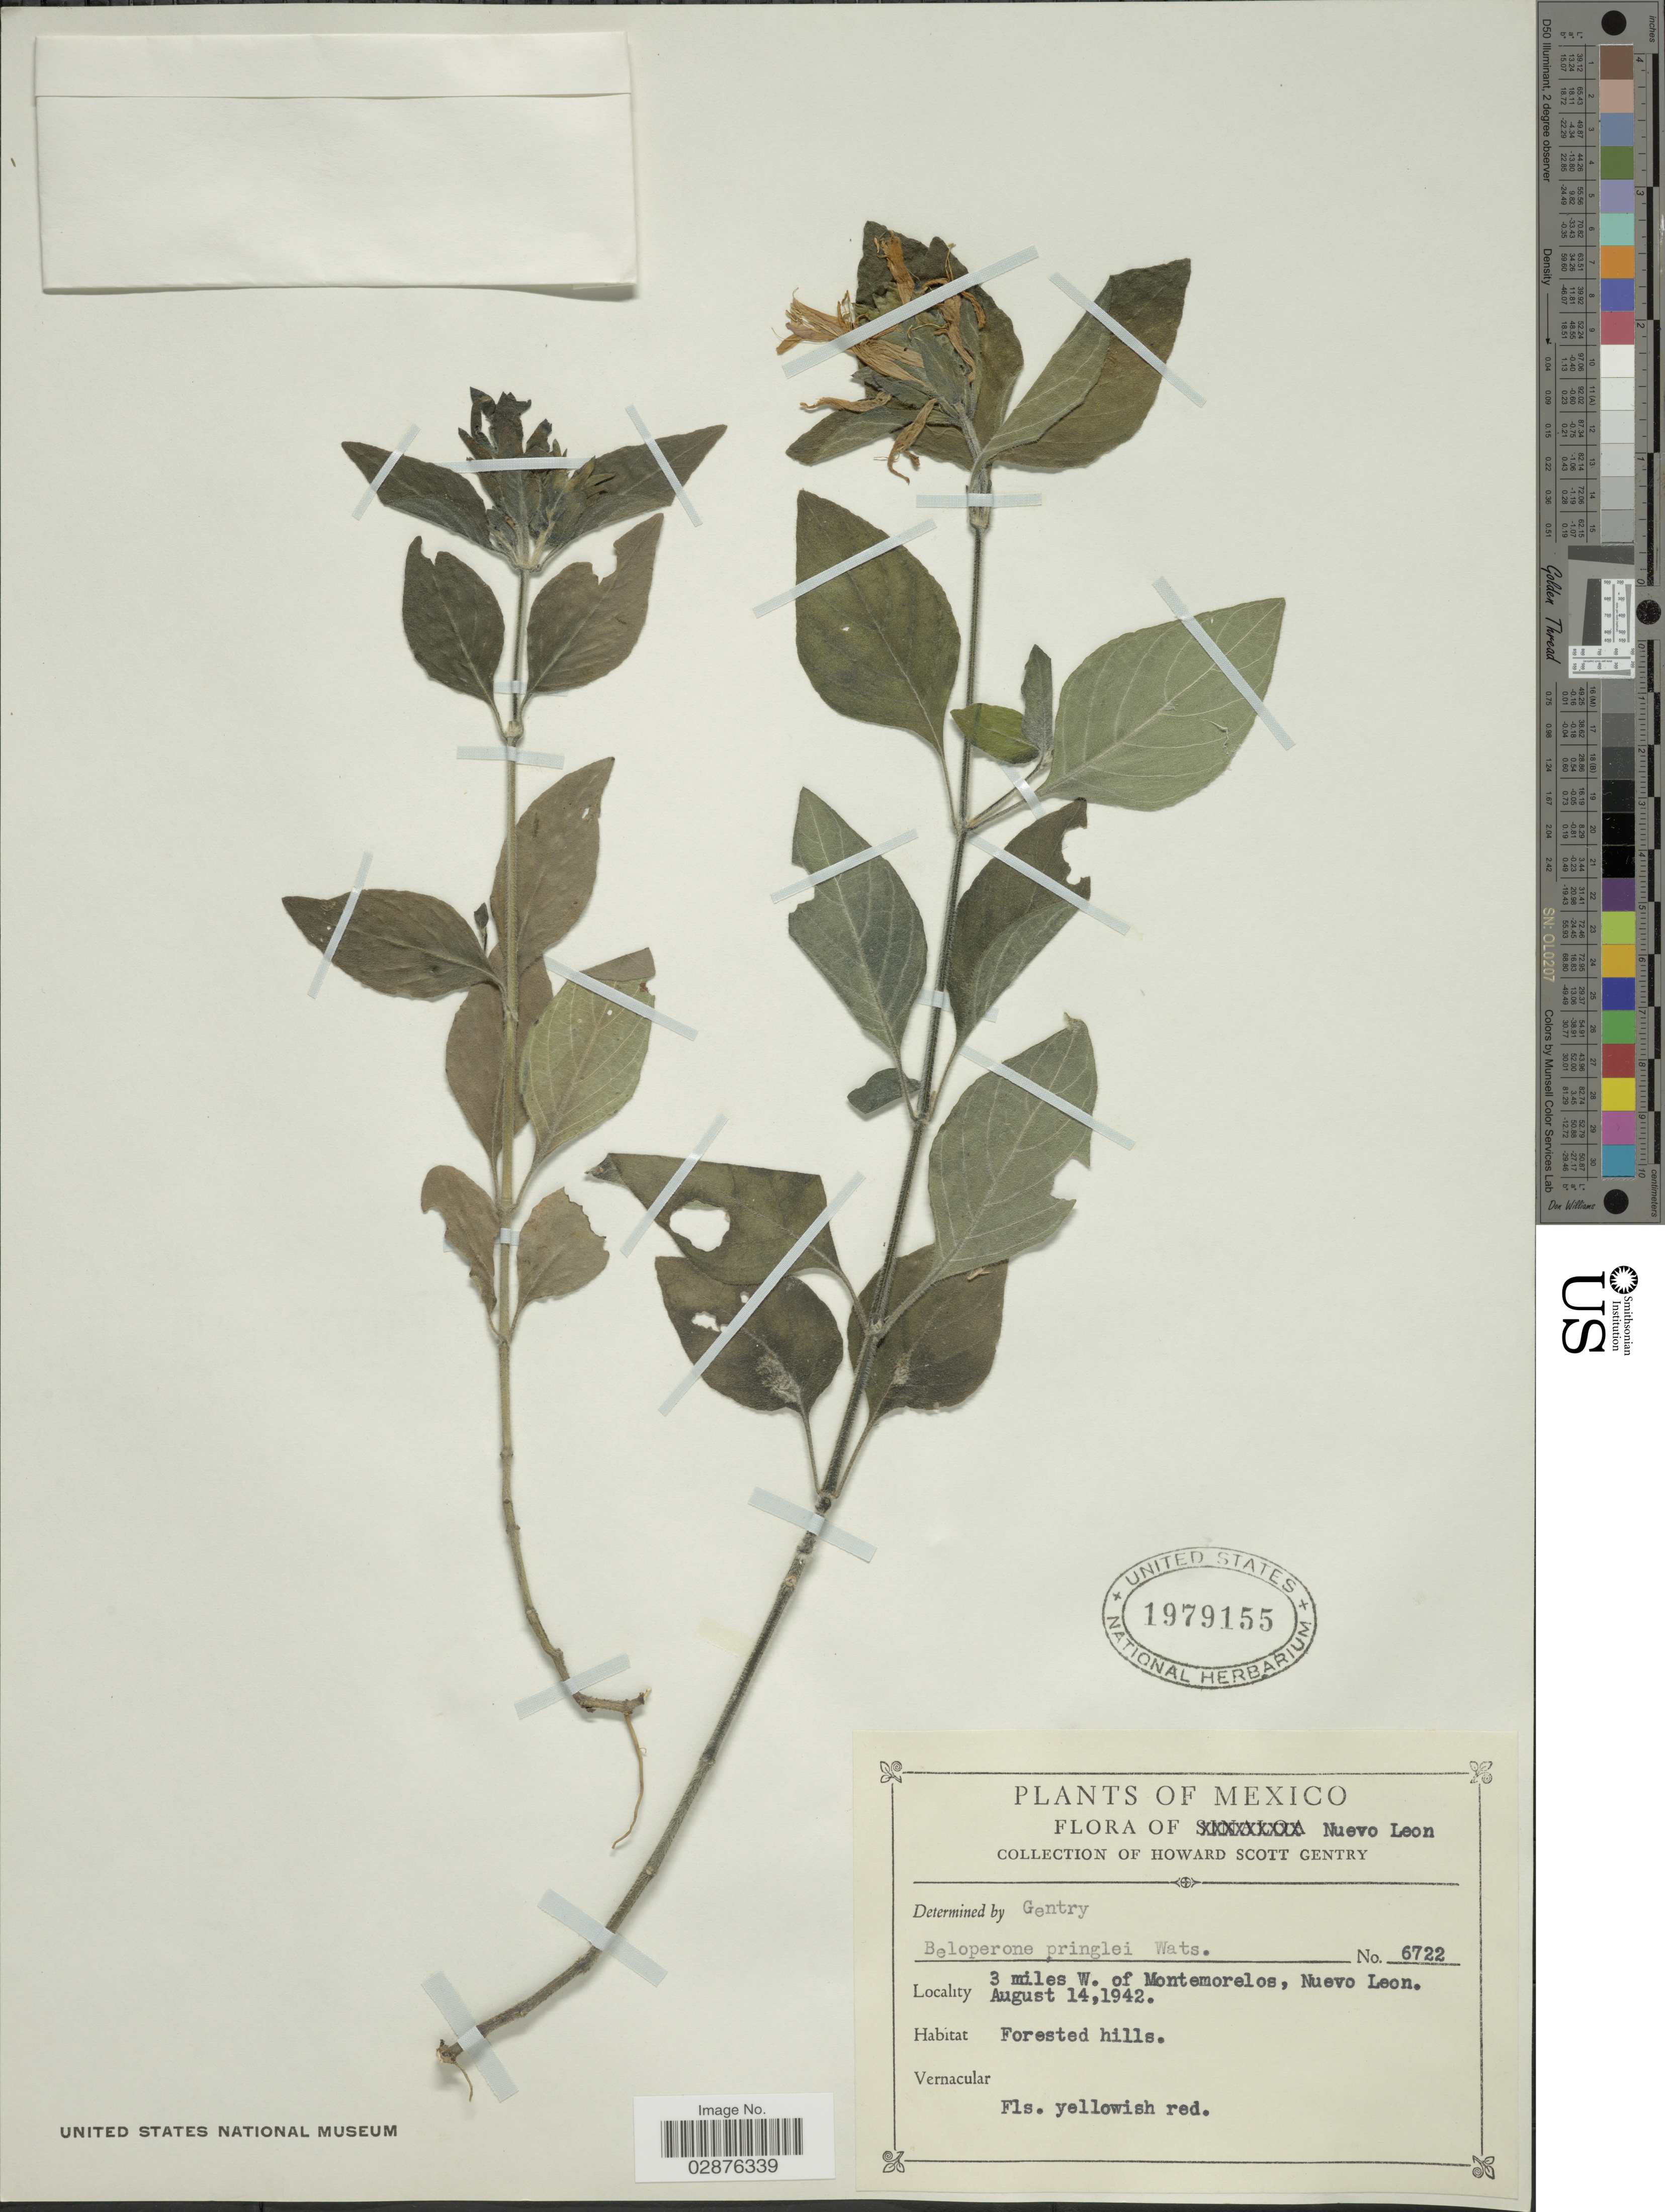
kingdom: Plantae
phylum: Tracheophyta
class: Magnoliopsida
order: Lamiales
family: Acanthaceae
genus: Justicia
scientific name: Justicia fulvicoma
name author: Schltdl. & Cham.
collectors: H. S. Gentry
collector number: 6722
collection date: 1942-08-14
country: Mexico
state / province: Nuevo León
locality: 3 miles W. of Montemorelos.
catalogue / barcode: US 1979155